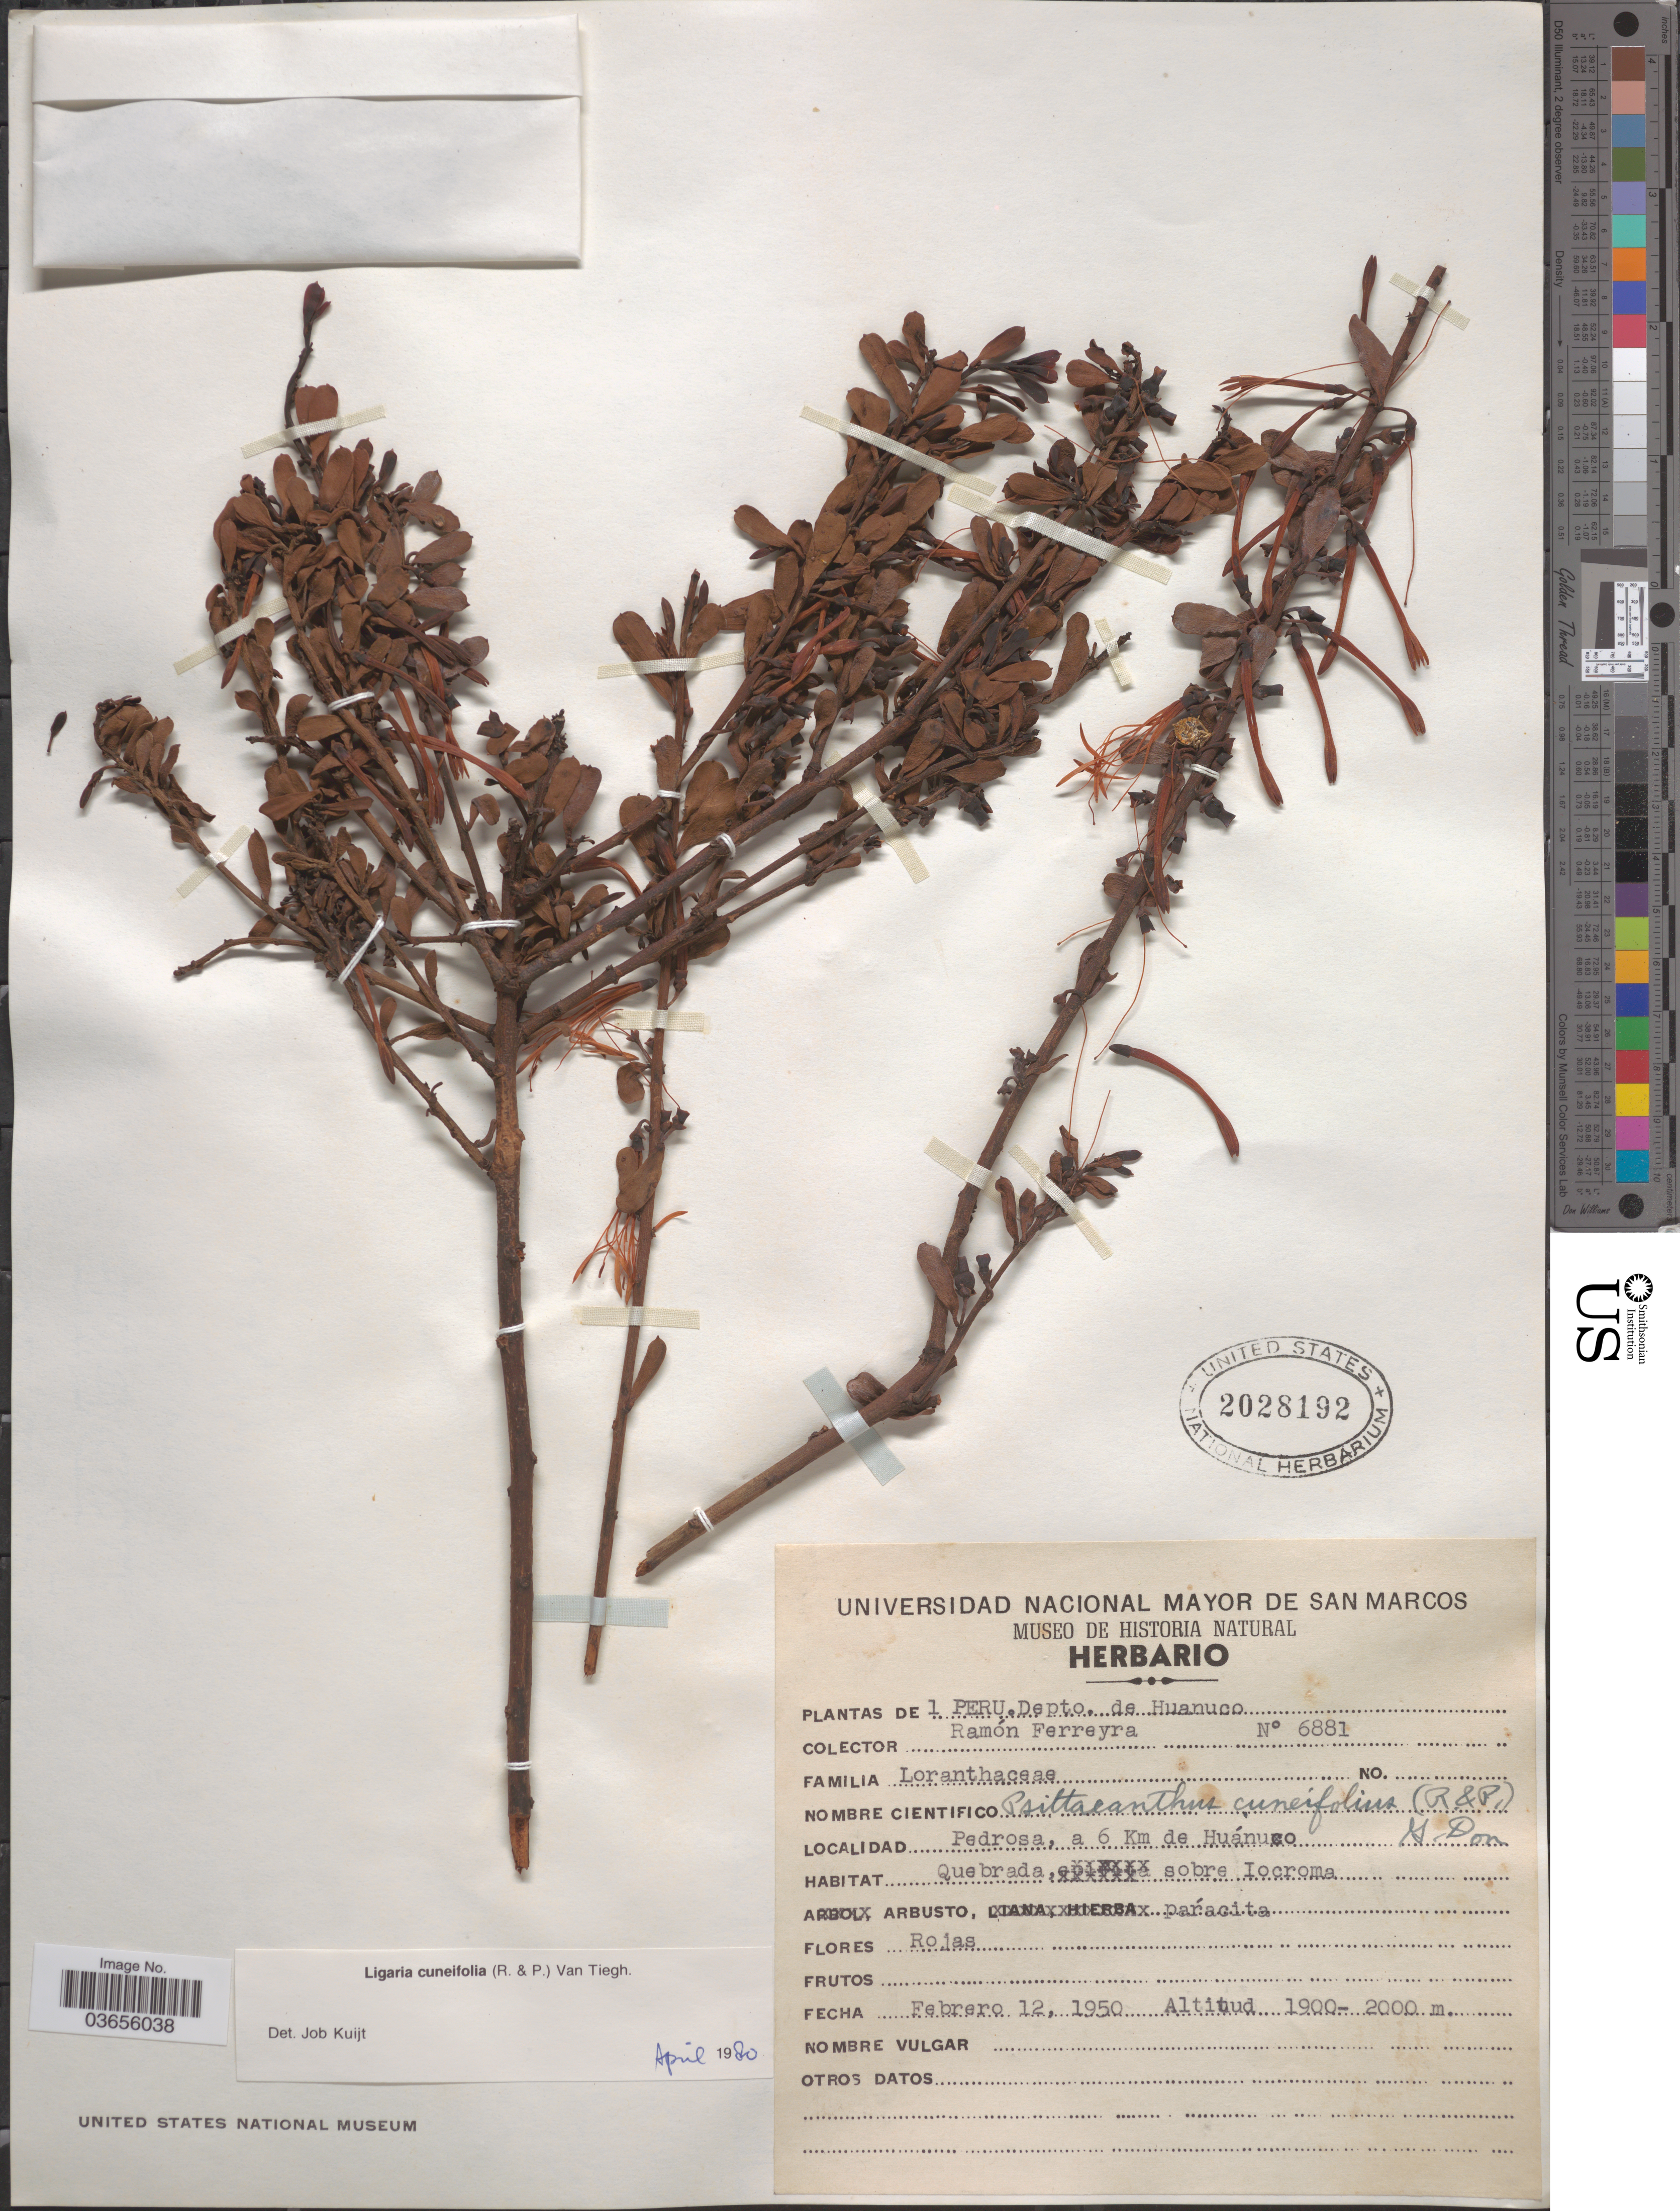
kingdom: Plantae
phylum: Tracheophyta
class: Magnoliopsida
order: Santalales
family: Loranthaceae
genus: Ligaria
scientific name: Ligaria cuneifolia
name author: (Ruiz & Pav.) Tiegh.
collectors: R. A. Ferreyra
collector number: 6881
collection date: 1950-02-12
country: Peru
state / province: Huánuco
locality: Depto. de Huanuco. Pedrosa, a 6 Km de Huánuco. Quebrada sobre Iocroma.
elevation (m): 1900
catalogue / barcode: US 2028192